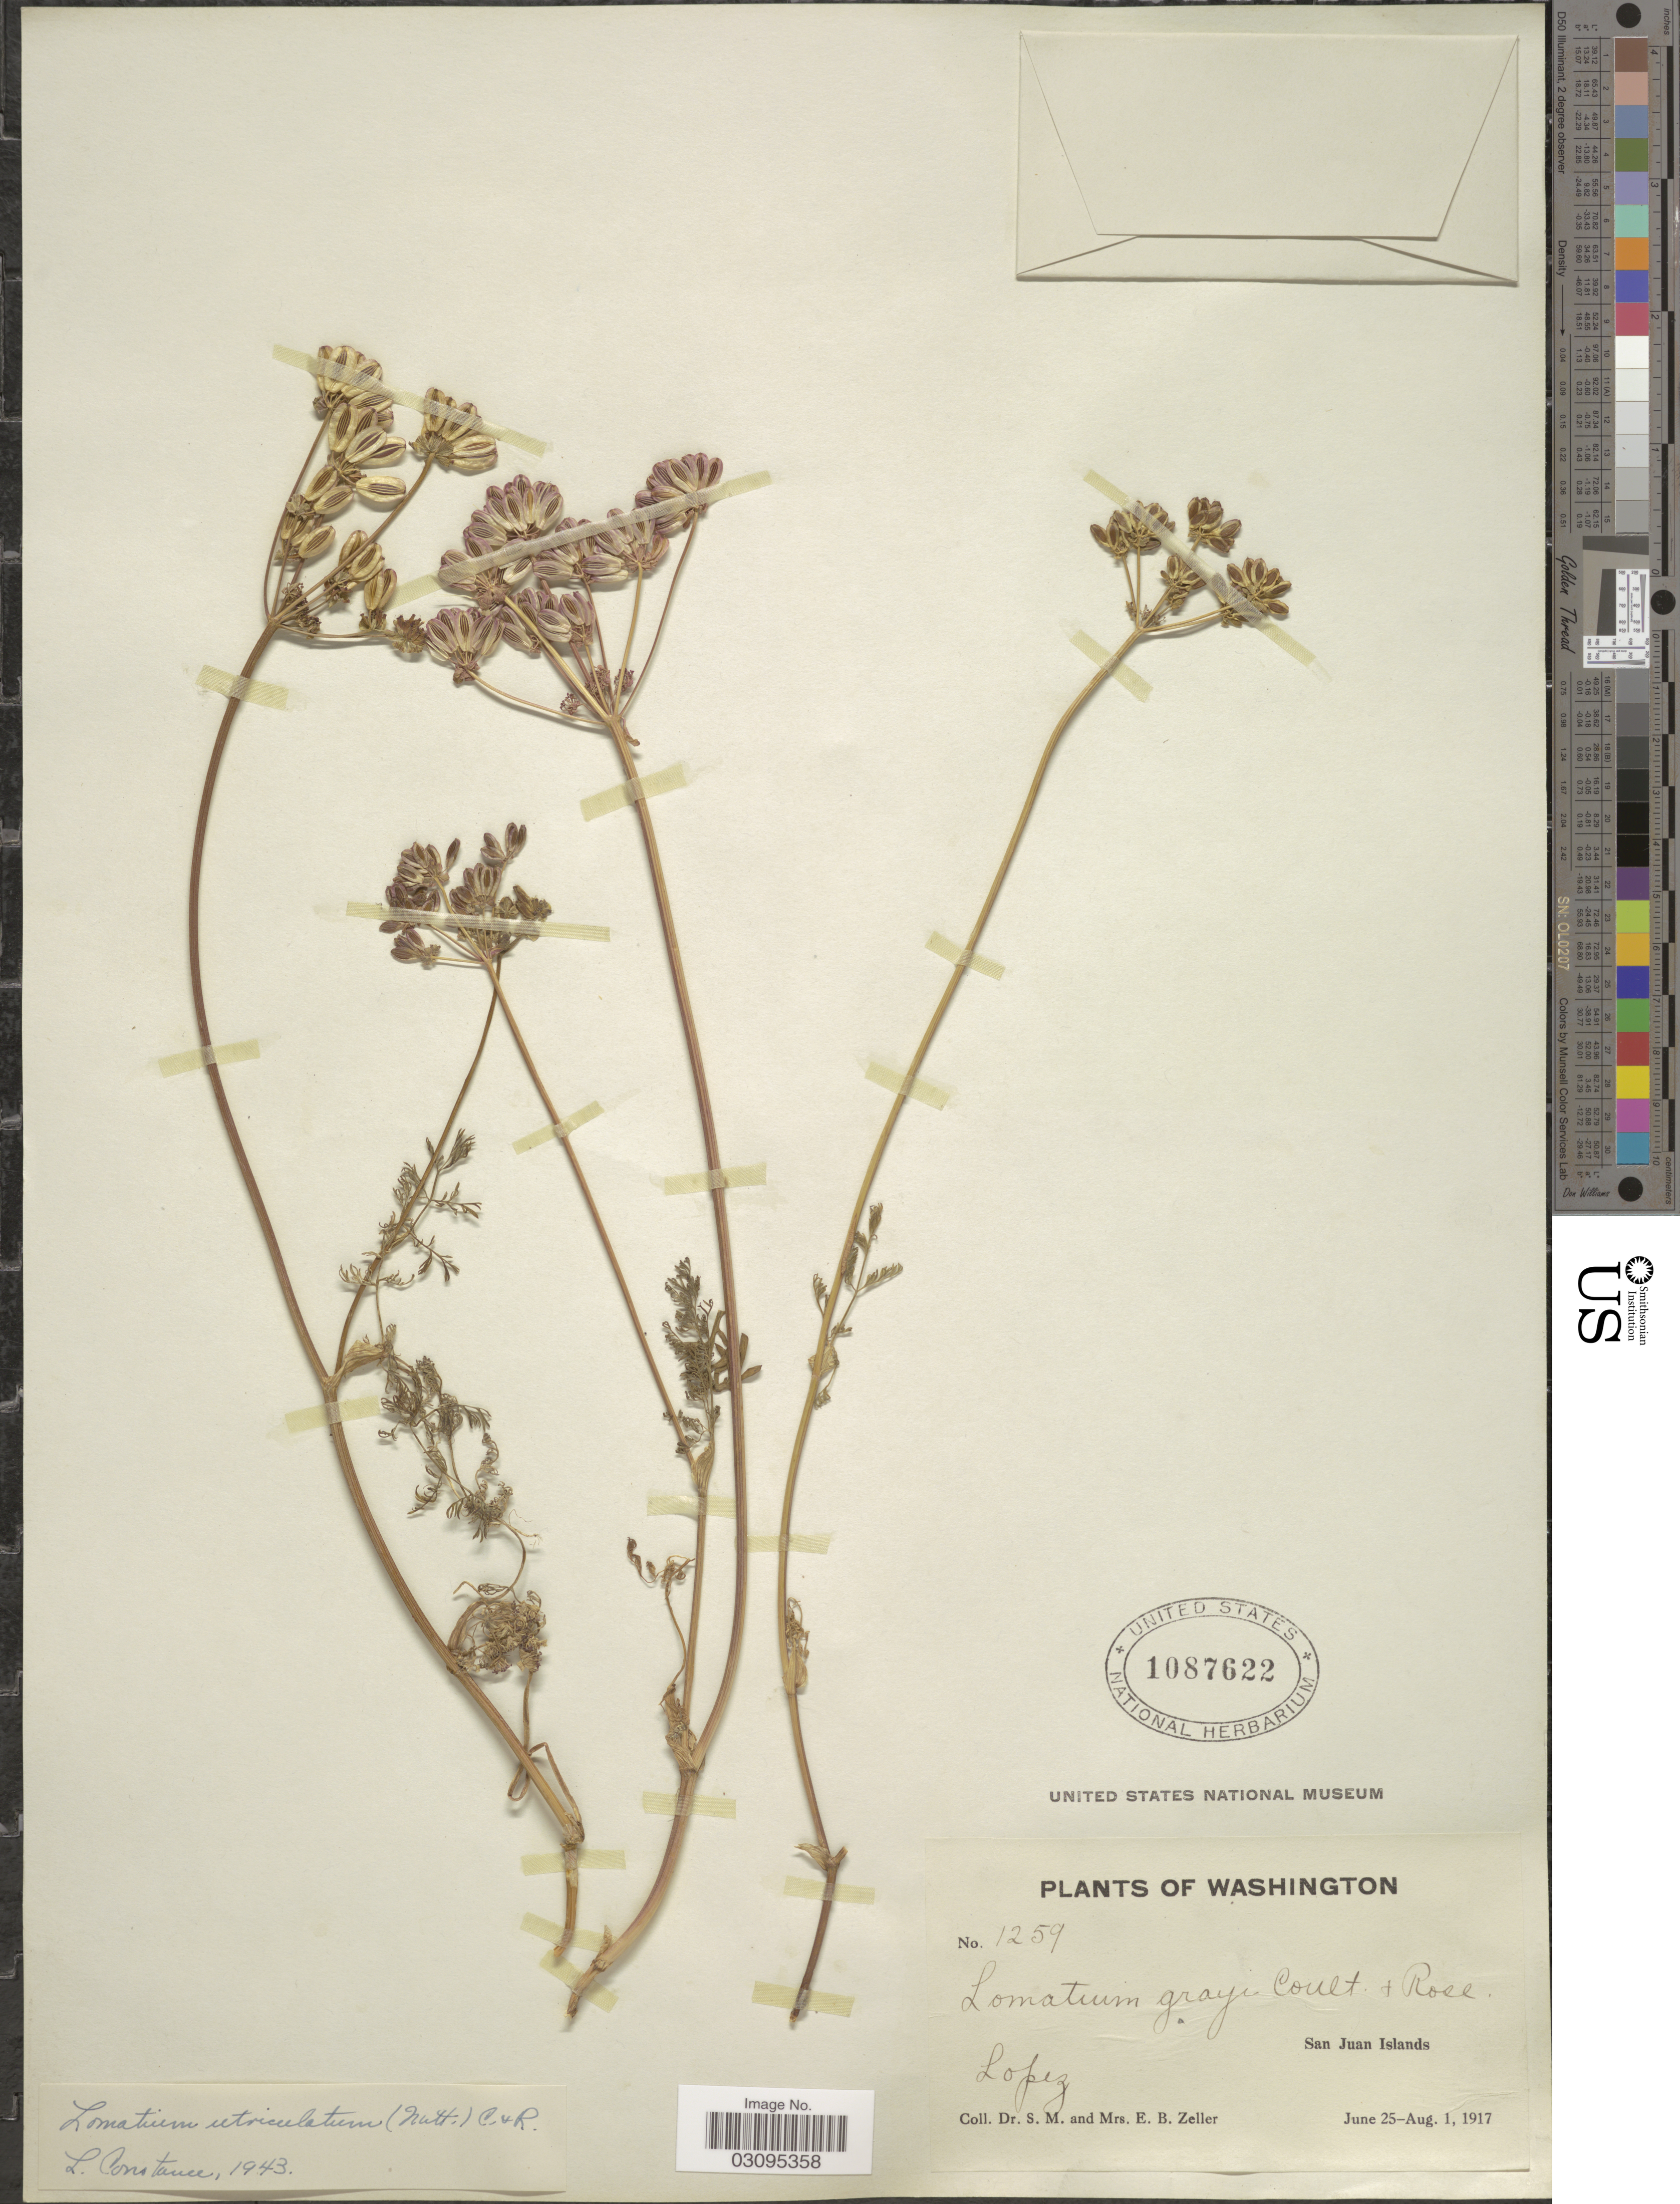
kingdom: Plantae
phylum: Tracheophyta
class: Magnoliopsida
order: Apiales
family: Apiaceae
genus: Lomatium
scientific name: Lomatium utriculatum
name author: (Nutt. ex Torr. & A. Gray) J.M. Coult. & Rose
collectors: S. Zeller & E. Zeller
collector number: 1259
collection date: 1917-06-25/1917-08-01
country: United States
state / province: Washington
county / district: San Juan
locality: Lopez, San Juan Islands.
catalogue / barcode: US 1087622